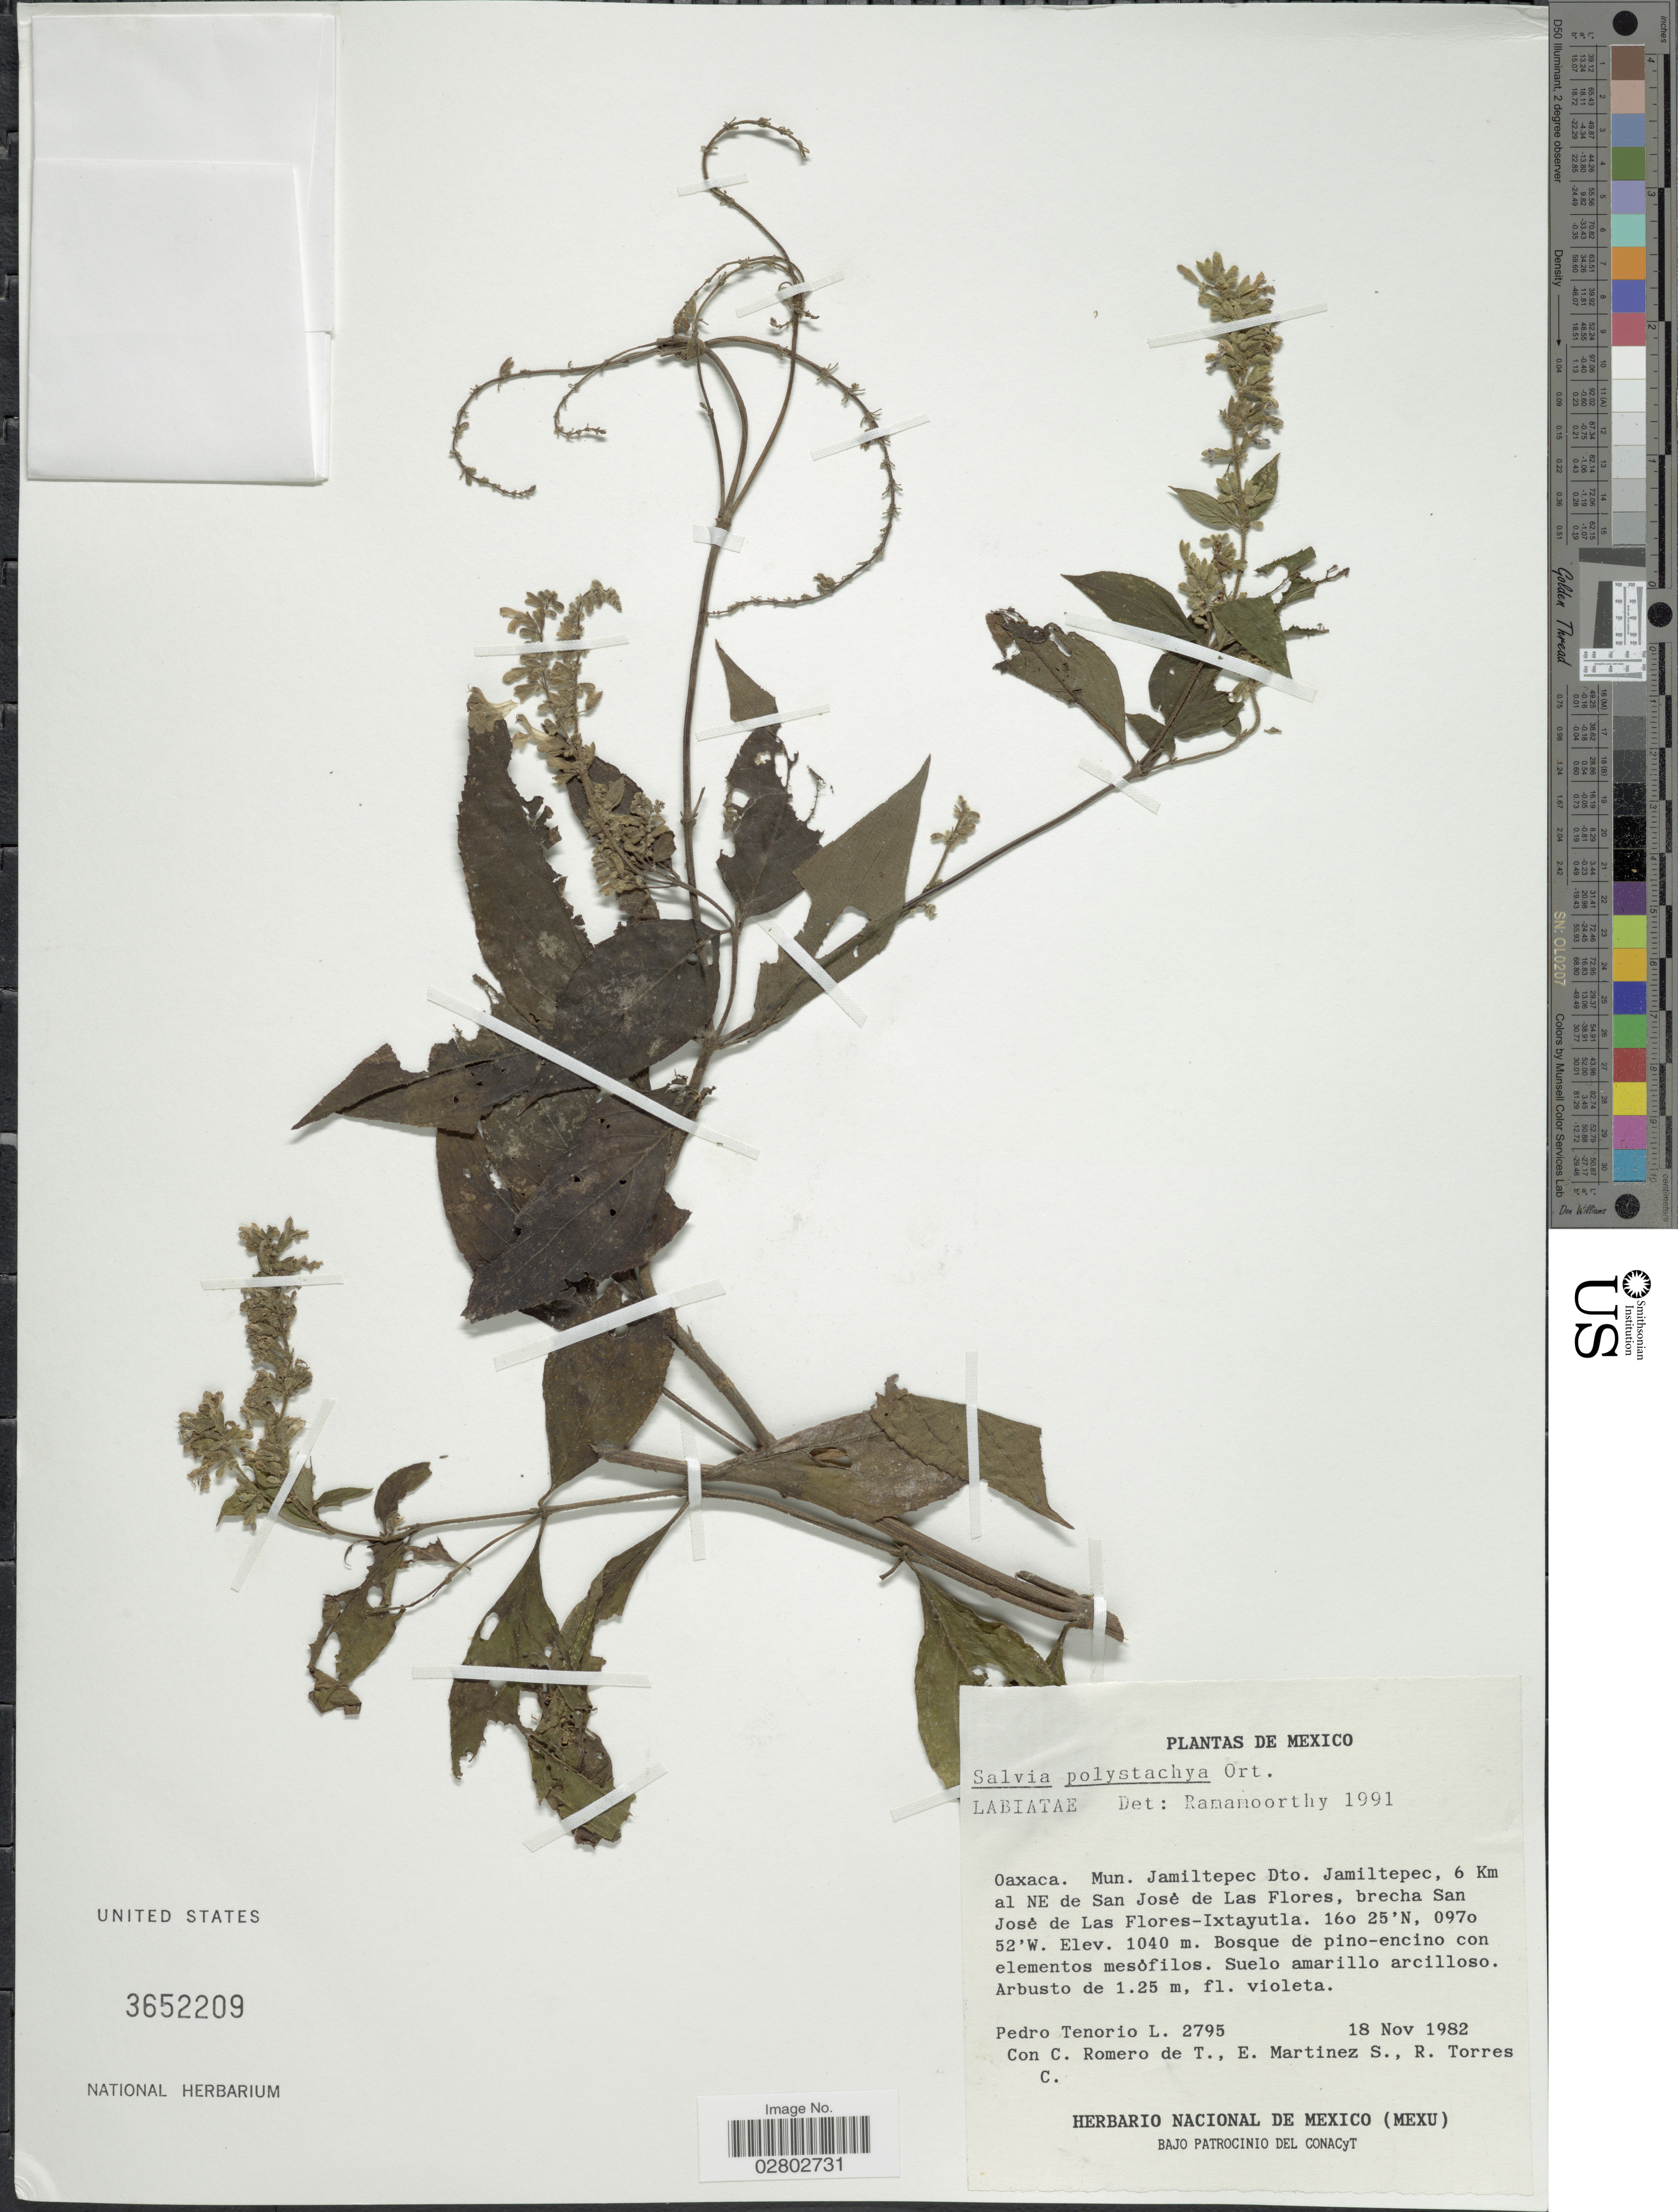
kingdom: Plantae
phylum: Tracheophyta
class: Magnoliopsida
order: Lamiales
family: Lamiaceae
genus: Salvia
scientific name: Salvia polystachya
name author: Cav.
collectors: P. Tenorio L., C. Romero de T., E. M. Martínez S. & R. Torres C.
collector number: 2795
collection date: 1982-11-18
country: Mexico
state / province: Oaxaca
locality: Oaxaca, Mun. Jamiltepec Dto. Jamiltepec, 6 Km al NE de San Josè de Las Flores, brecha San Josè de Las Flores-Ixtayutla.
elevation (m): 1040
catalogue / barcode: US 3652209